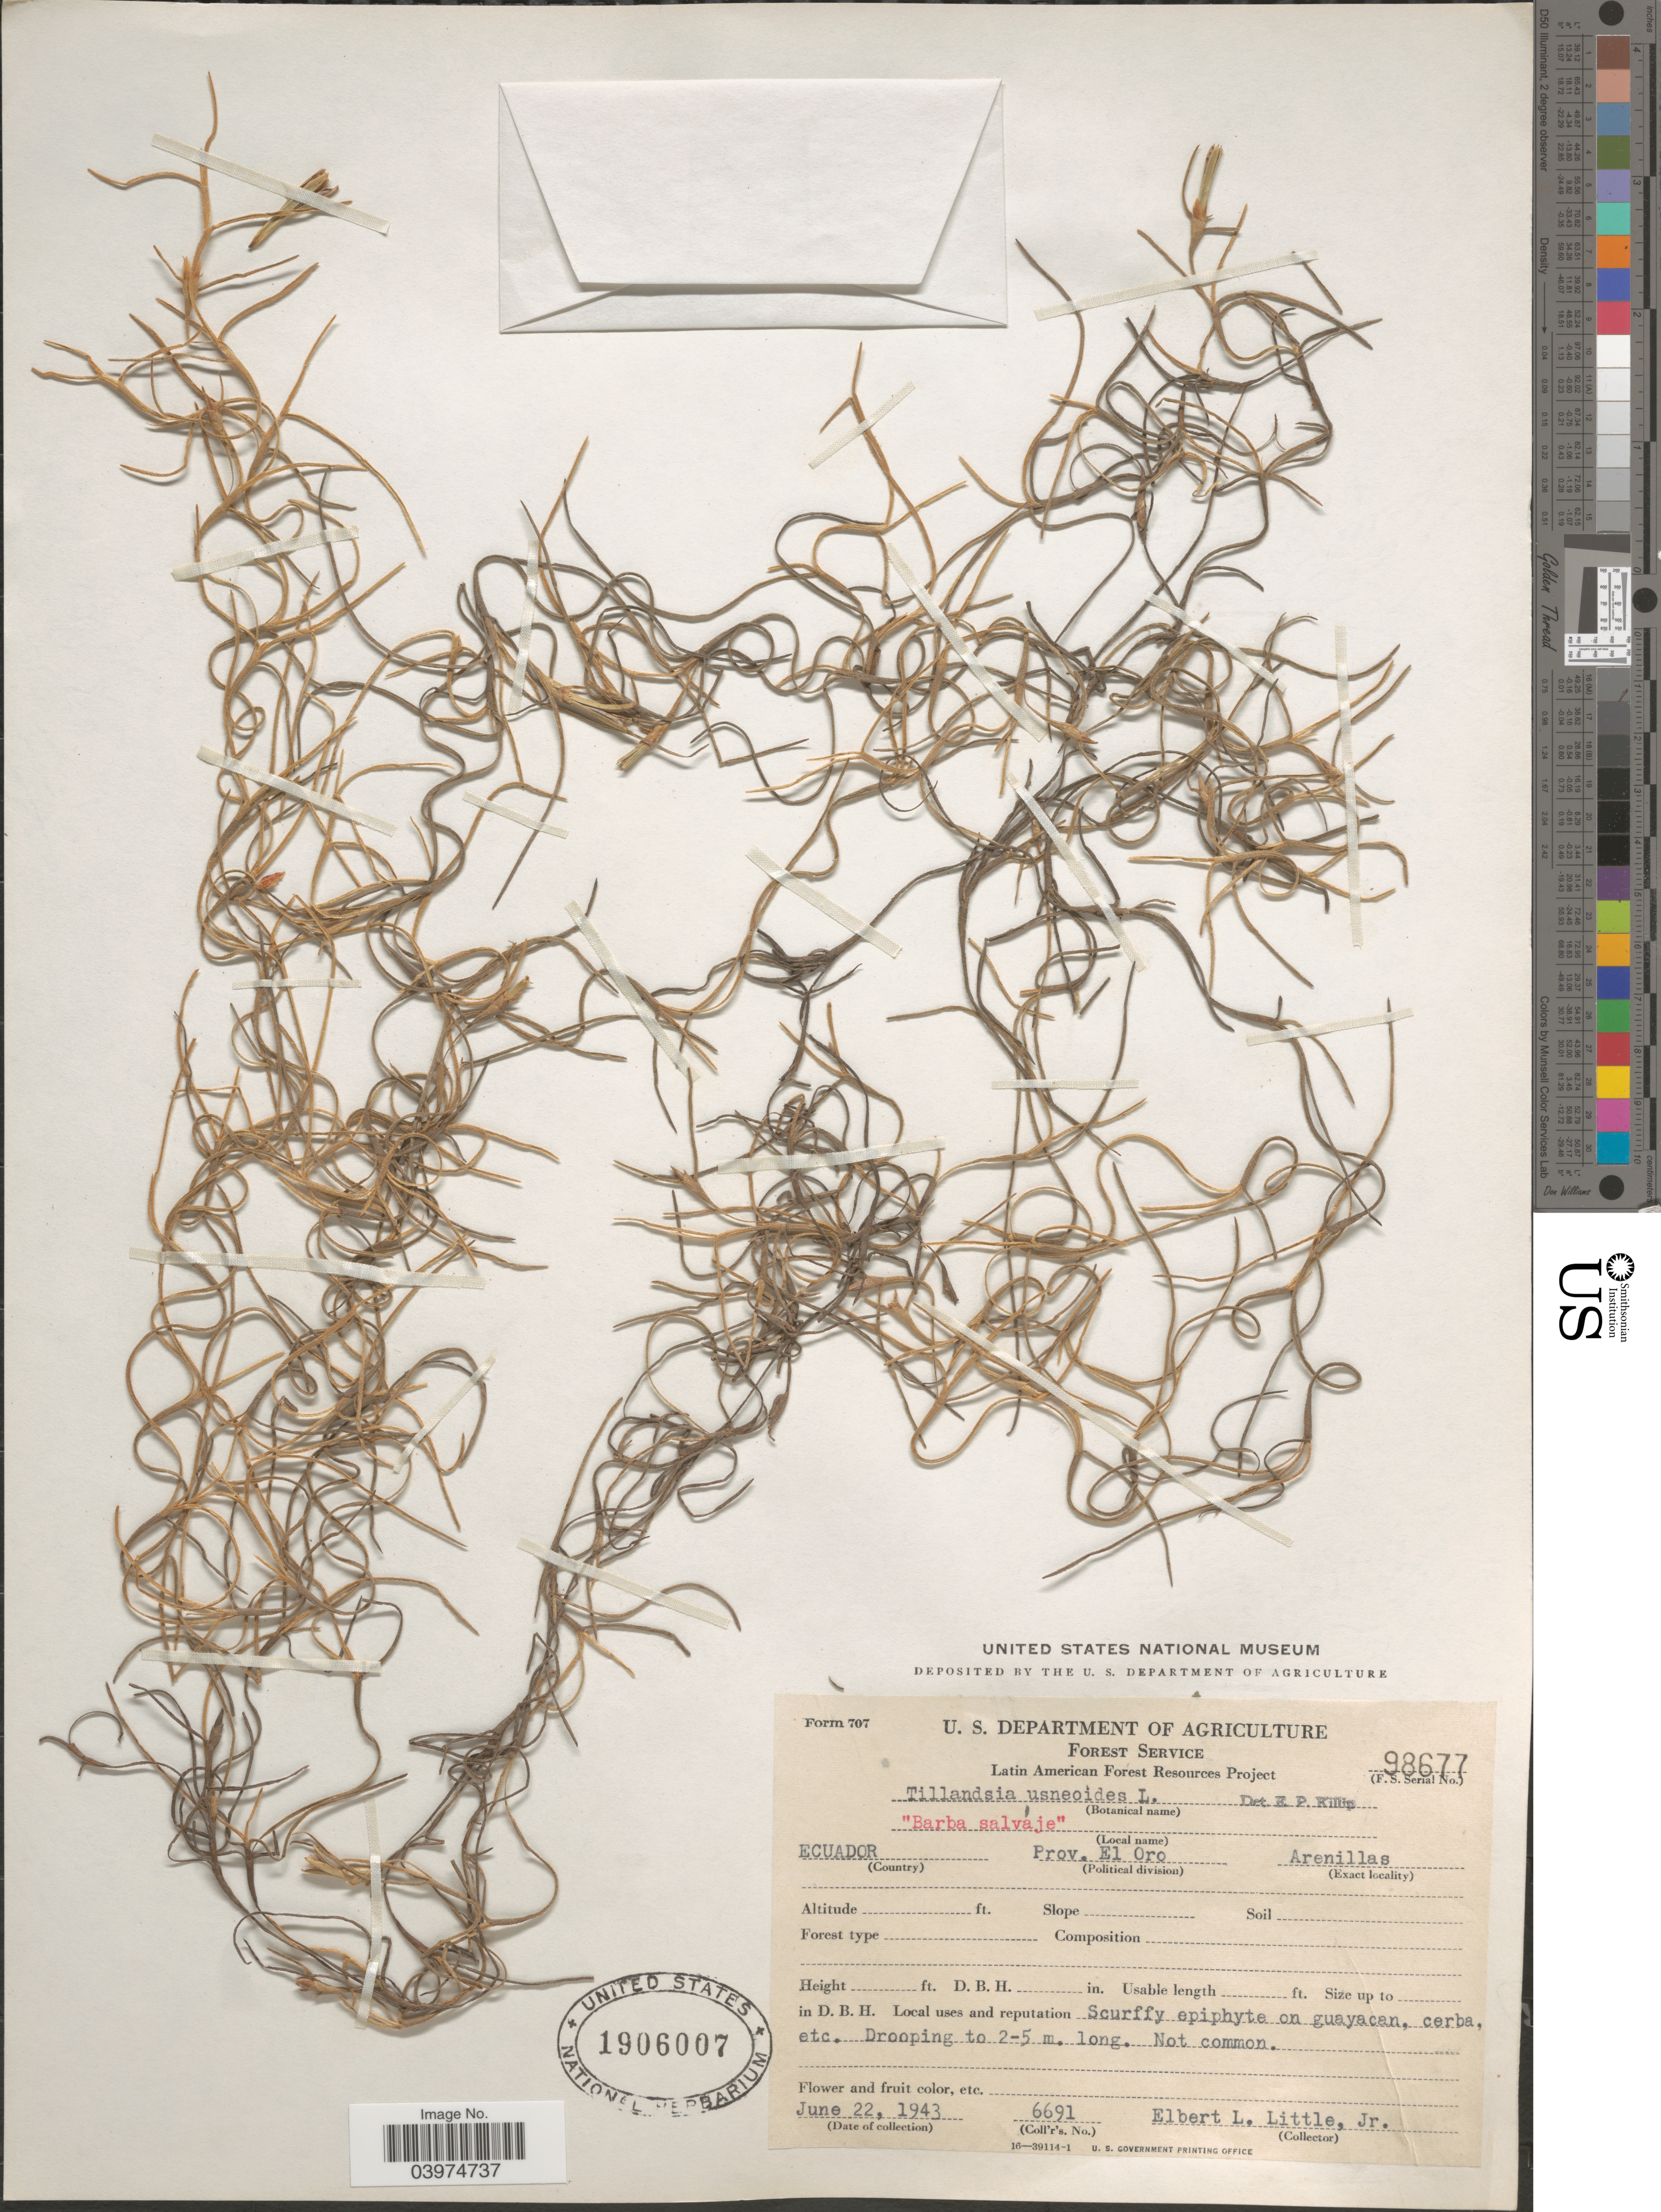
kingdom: Plantae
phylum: Tracheophyta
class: Liliopsida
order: Poales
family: Bromeliaceae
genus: Tillandsia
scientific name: Tillandsia usneoides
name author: (L.) L.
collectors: E. L. Little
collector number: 6691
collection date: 1943-06-22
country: Ecuador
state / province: El Oro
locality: Prov. El Oro. Arenillas.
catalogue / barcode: US 1906007